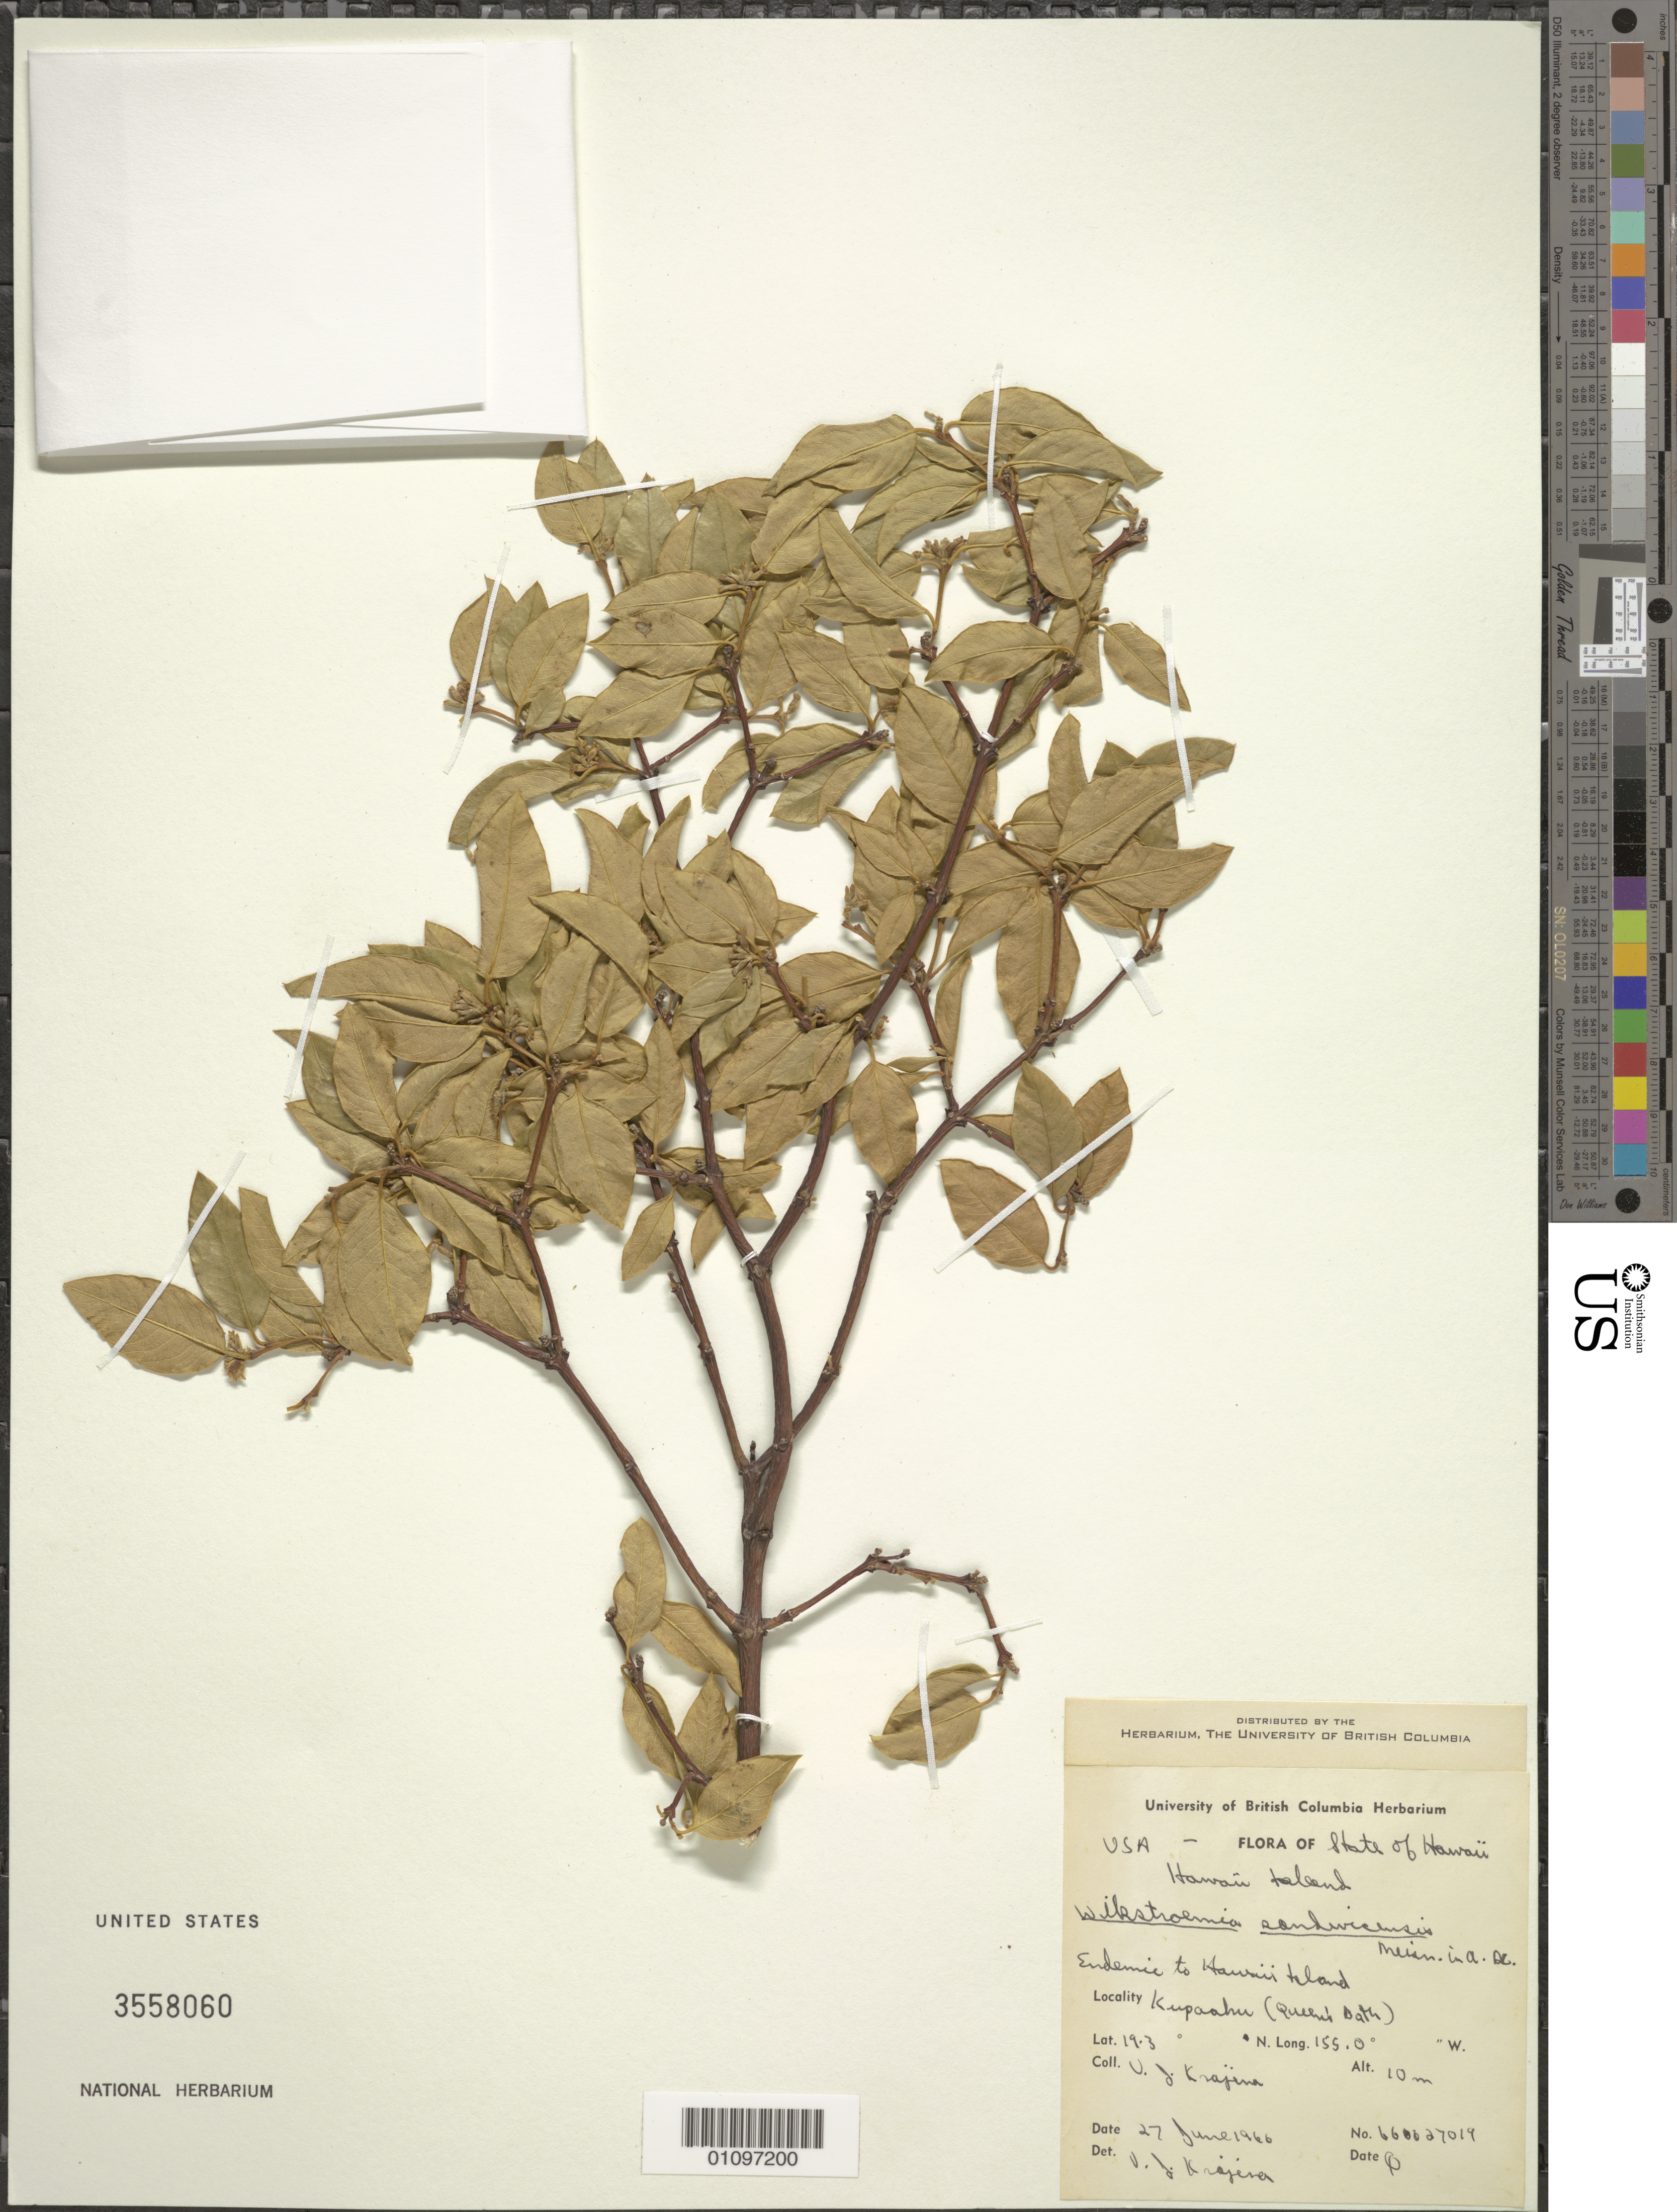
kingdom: Plantae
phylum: Tracheophyta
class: Magnoliopsida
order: Malvales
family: Thymelaeaceae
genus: Wikstroemia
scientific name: Wikstroemia sandwicensis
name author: Meisn.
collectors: V. J. Krajina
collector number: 660627019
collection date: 1966-06-27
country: United States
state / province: Hawaii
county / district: Hawaii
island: Hawaii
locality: Kupaahu, Queen's Bath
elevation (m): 10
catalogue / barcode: US 3558060